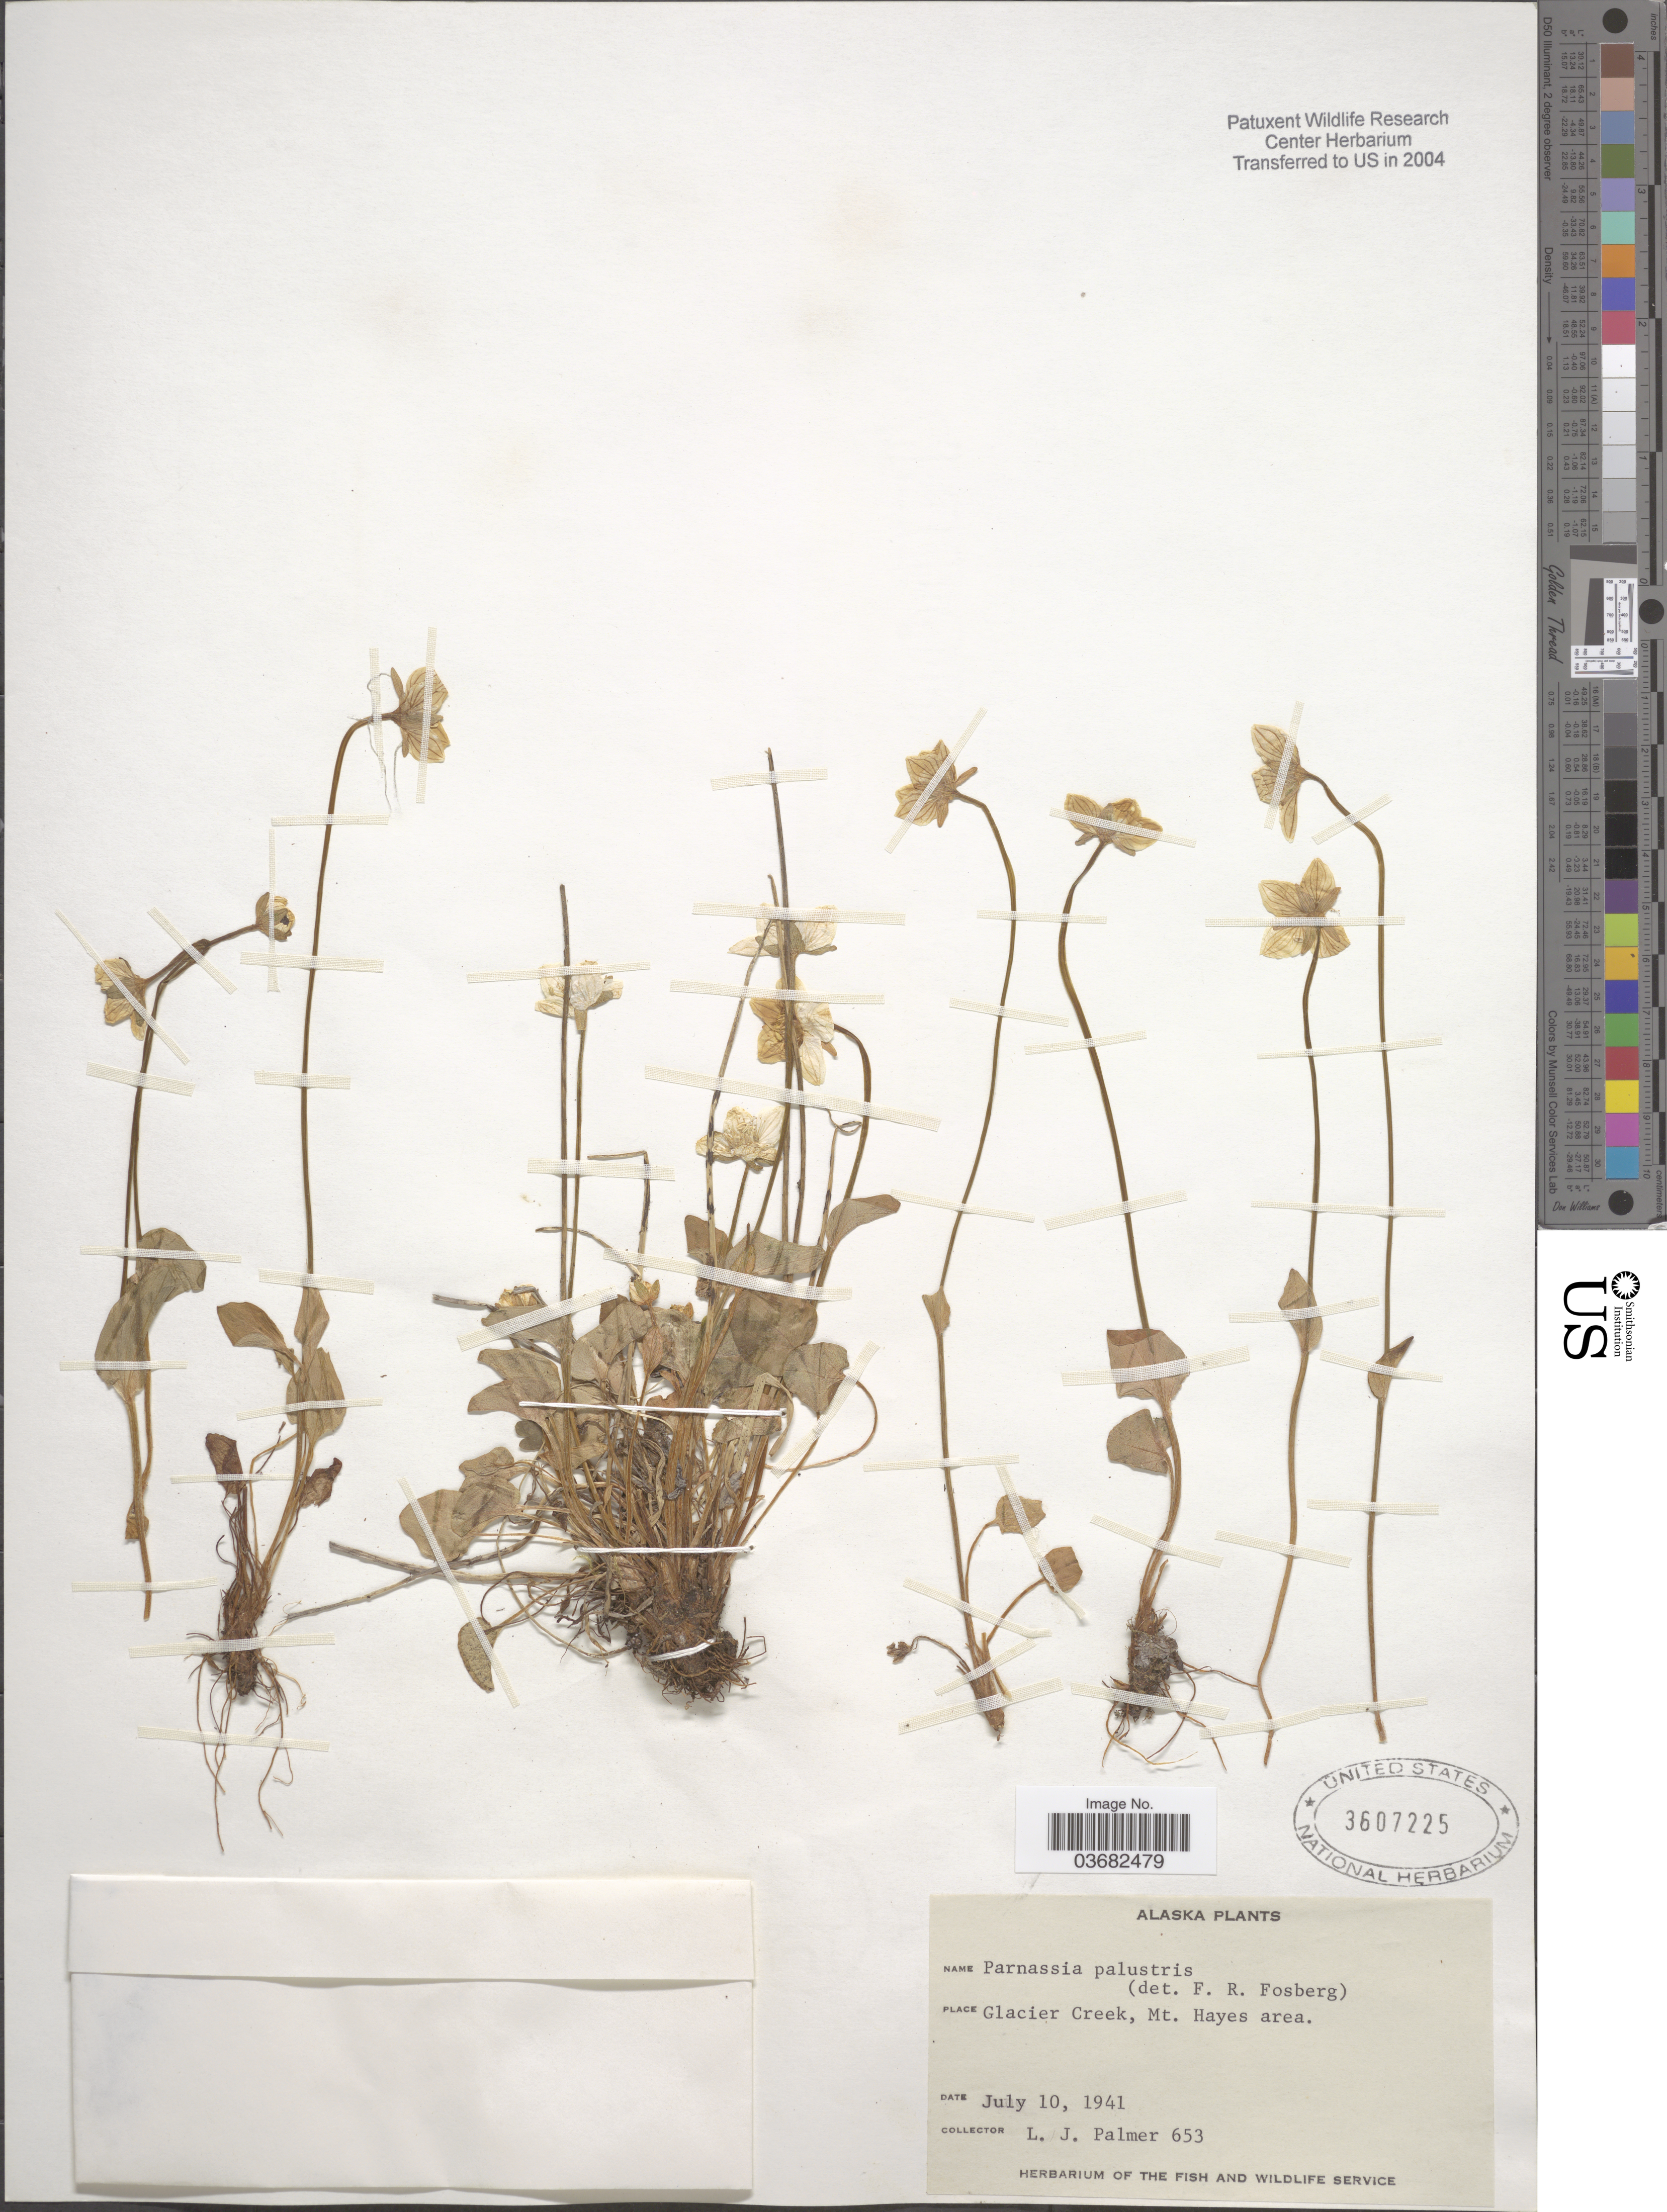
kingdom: Plantae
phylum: Tracheophyta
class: Magnoliopsida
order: Celastrales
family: Parnassiaceae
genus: Parnassia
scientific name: Parnassia palustris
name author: L.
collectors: L. J. Palmer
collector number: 653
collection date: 1941-07-10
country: United States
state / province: Alaska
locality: Glacier Creek, Mt. Hayes area.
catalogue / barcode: US 3607225